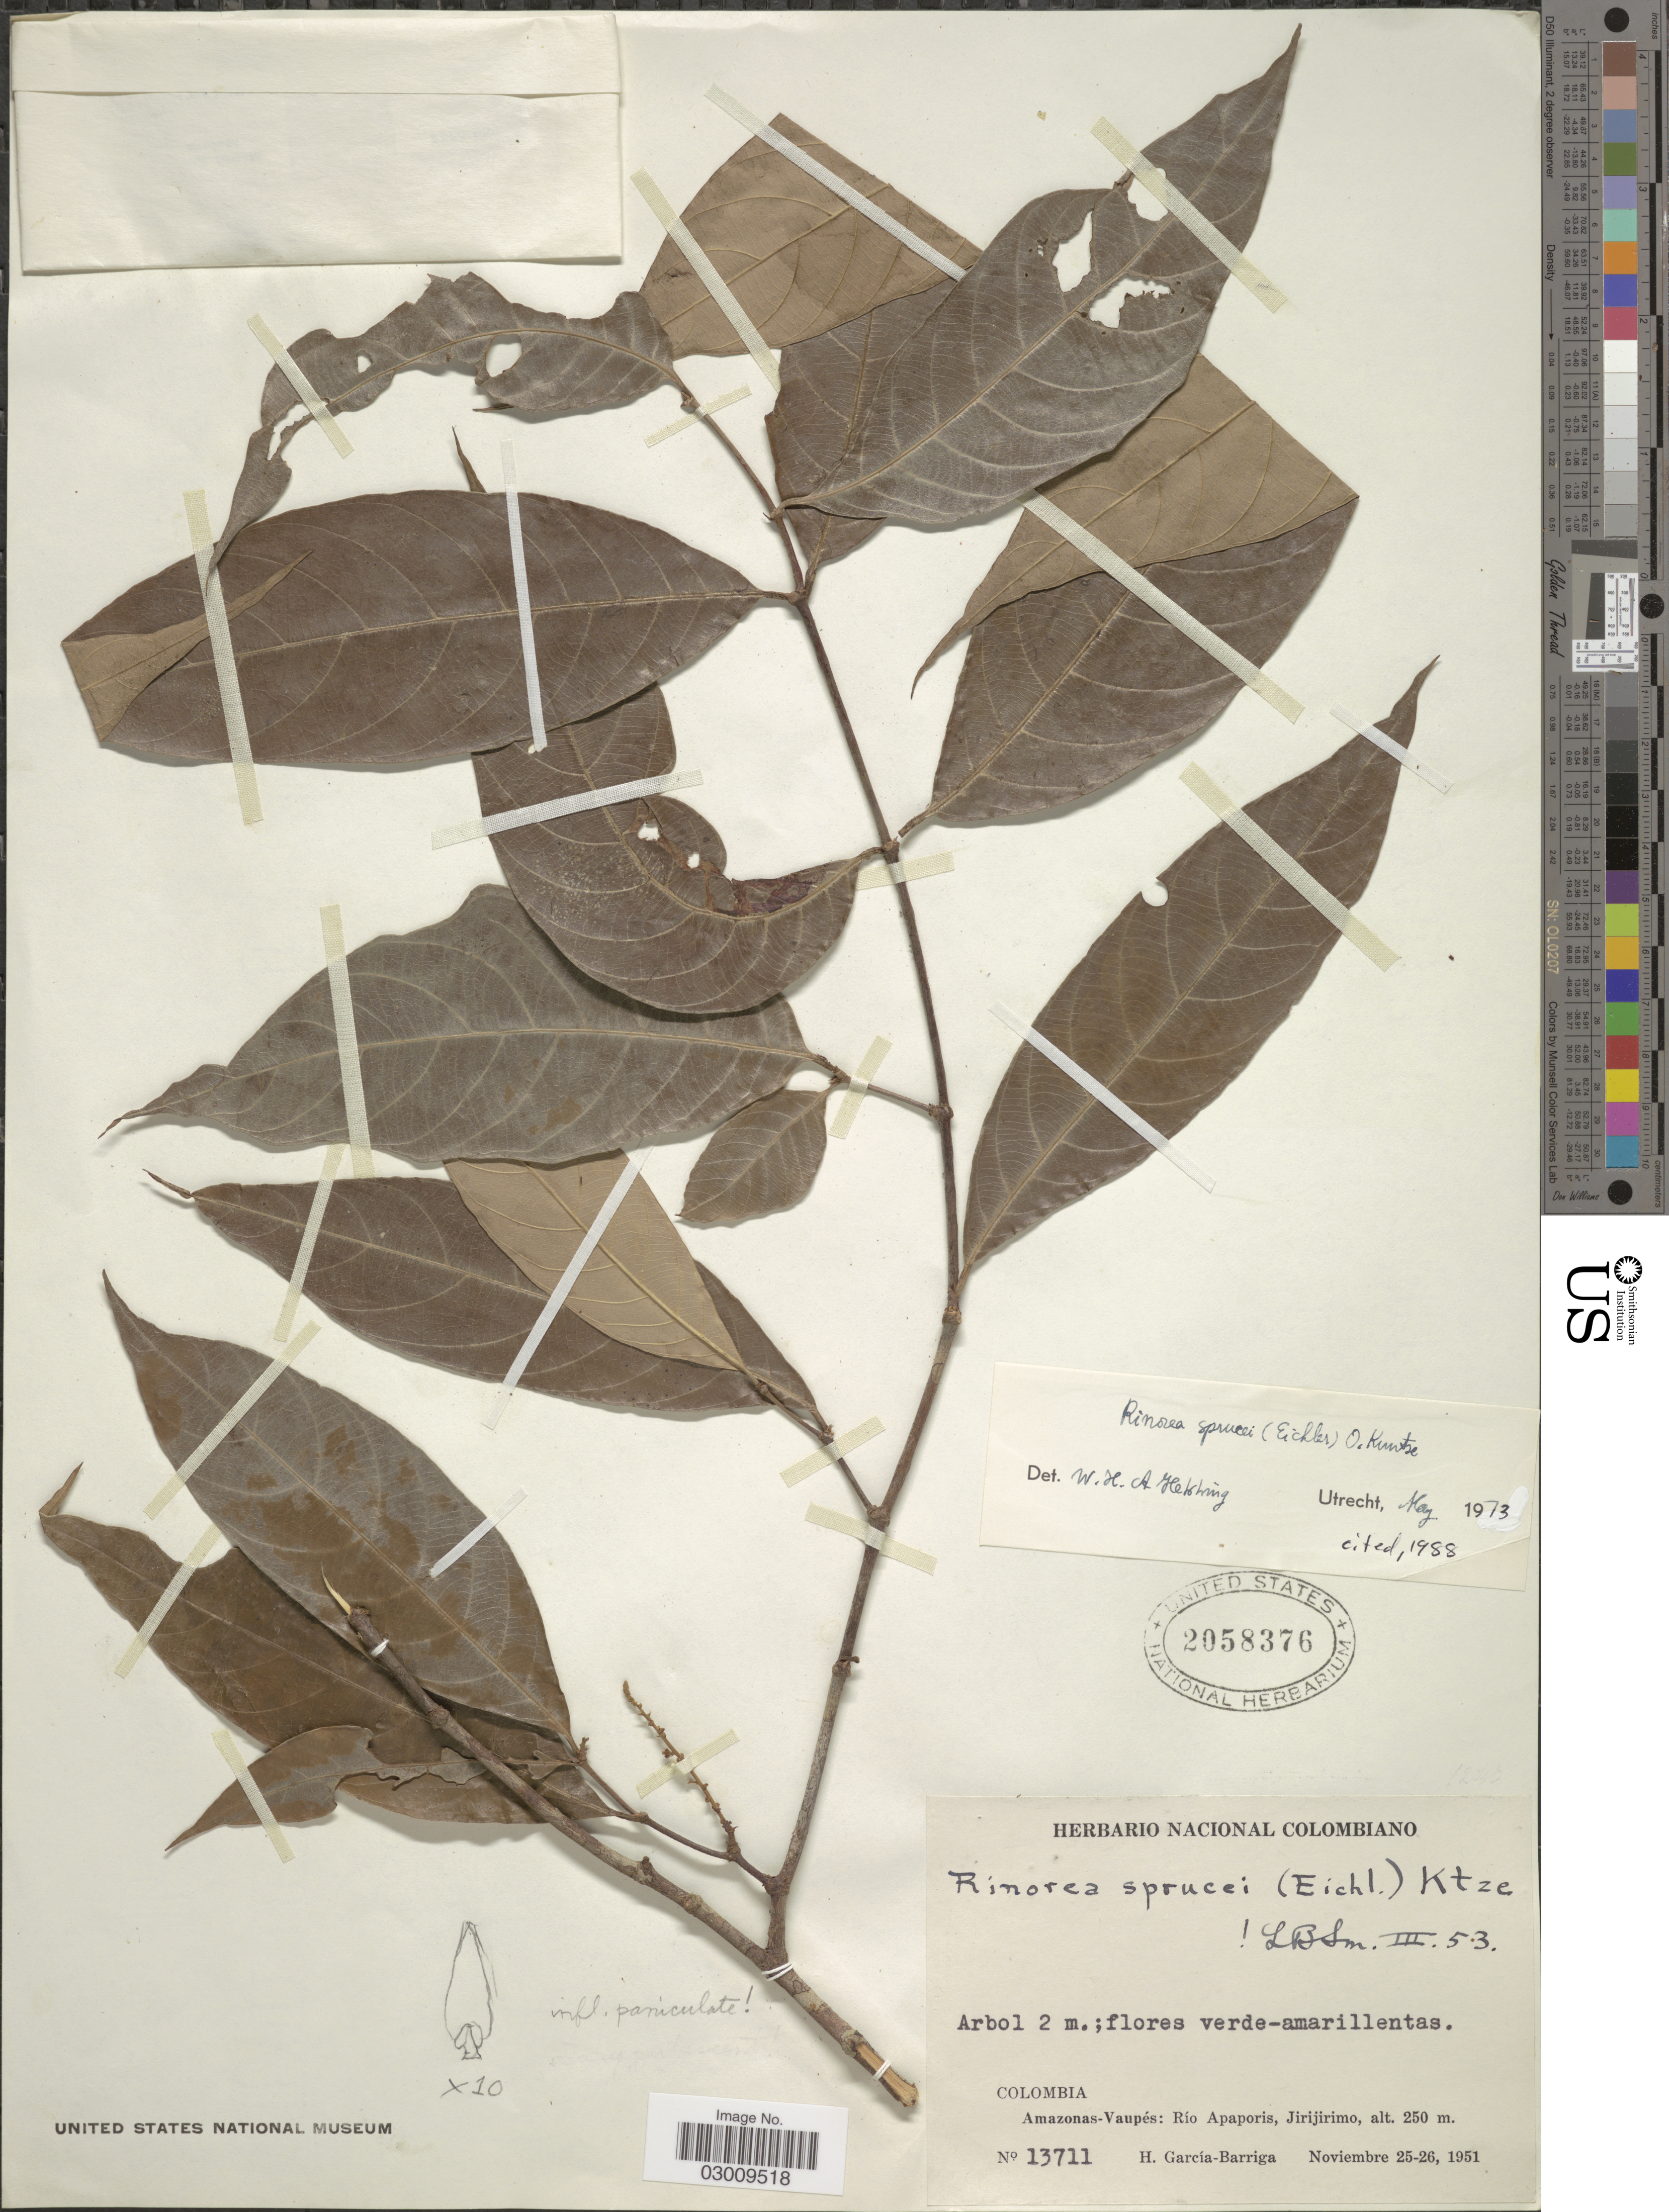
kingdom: Plantae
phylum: Tracheophyta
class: Magnoliopsida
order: Malpighiales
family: Violaceae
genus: Rinorea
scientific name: Rinorea sprucei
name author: (Eichler) Kuntze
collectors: H. García Barriga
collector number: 13711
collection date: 1951-11-25/1951-11-26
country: Colombia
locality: Amazonas-Vaupés: Río Apaporis, Jirijirimo.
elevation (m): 250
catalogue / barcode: US 2058376